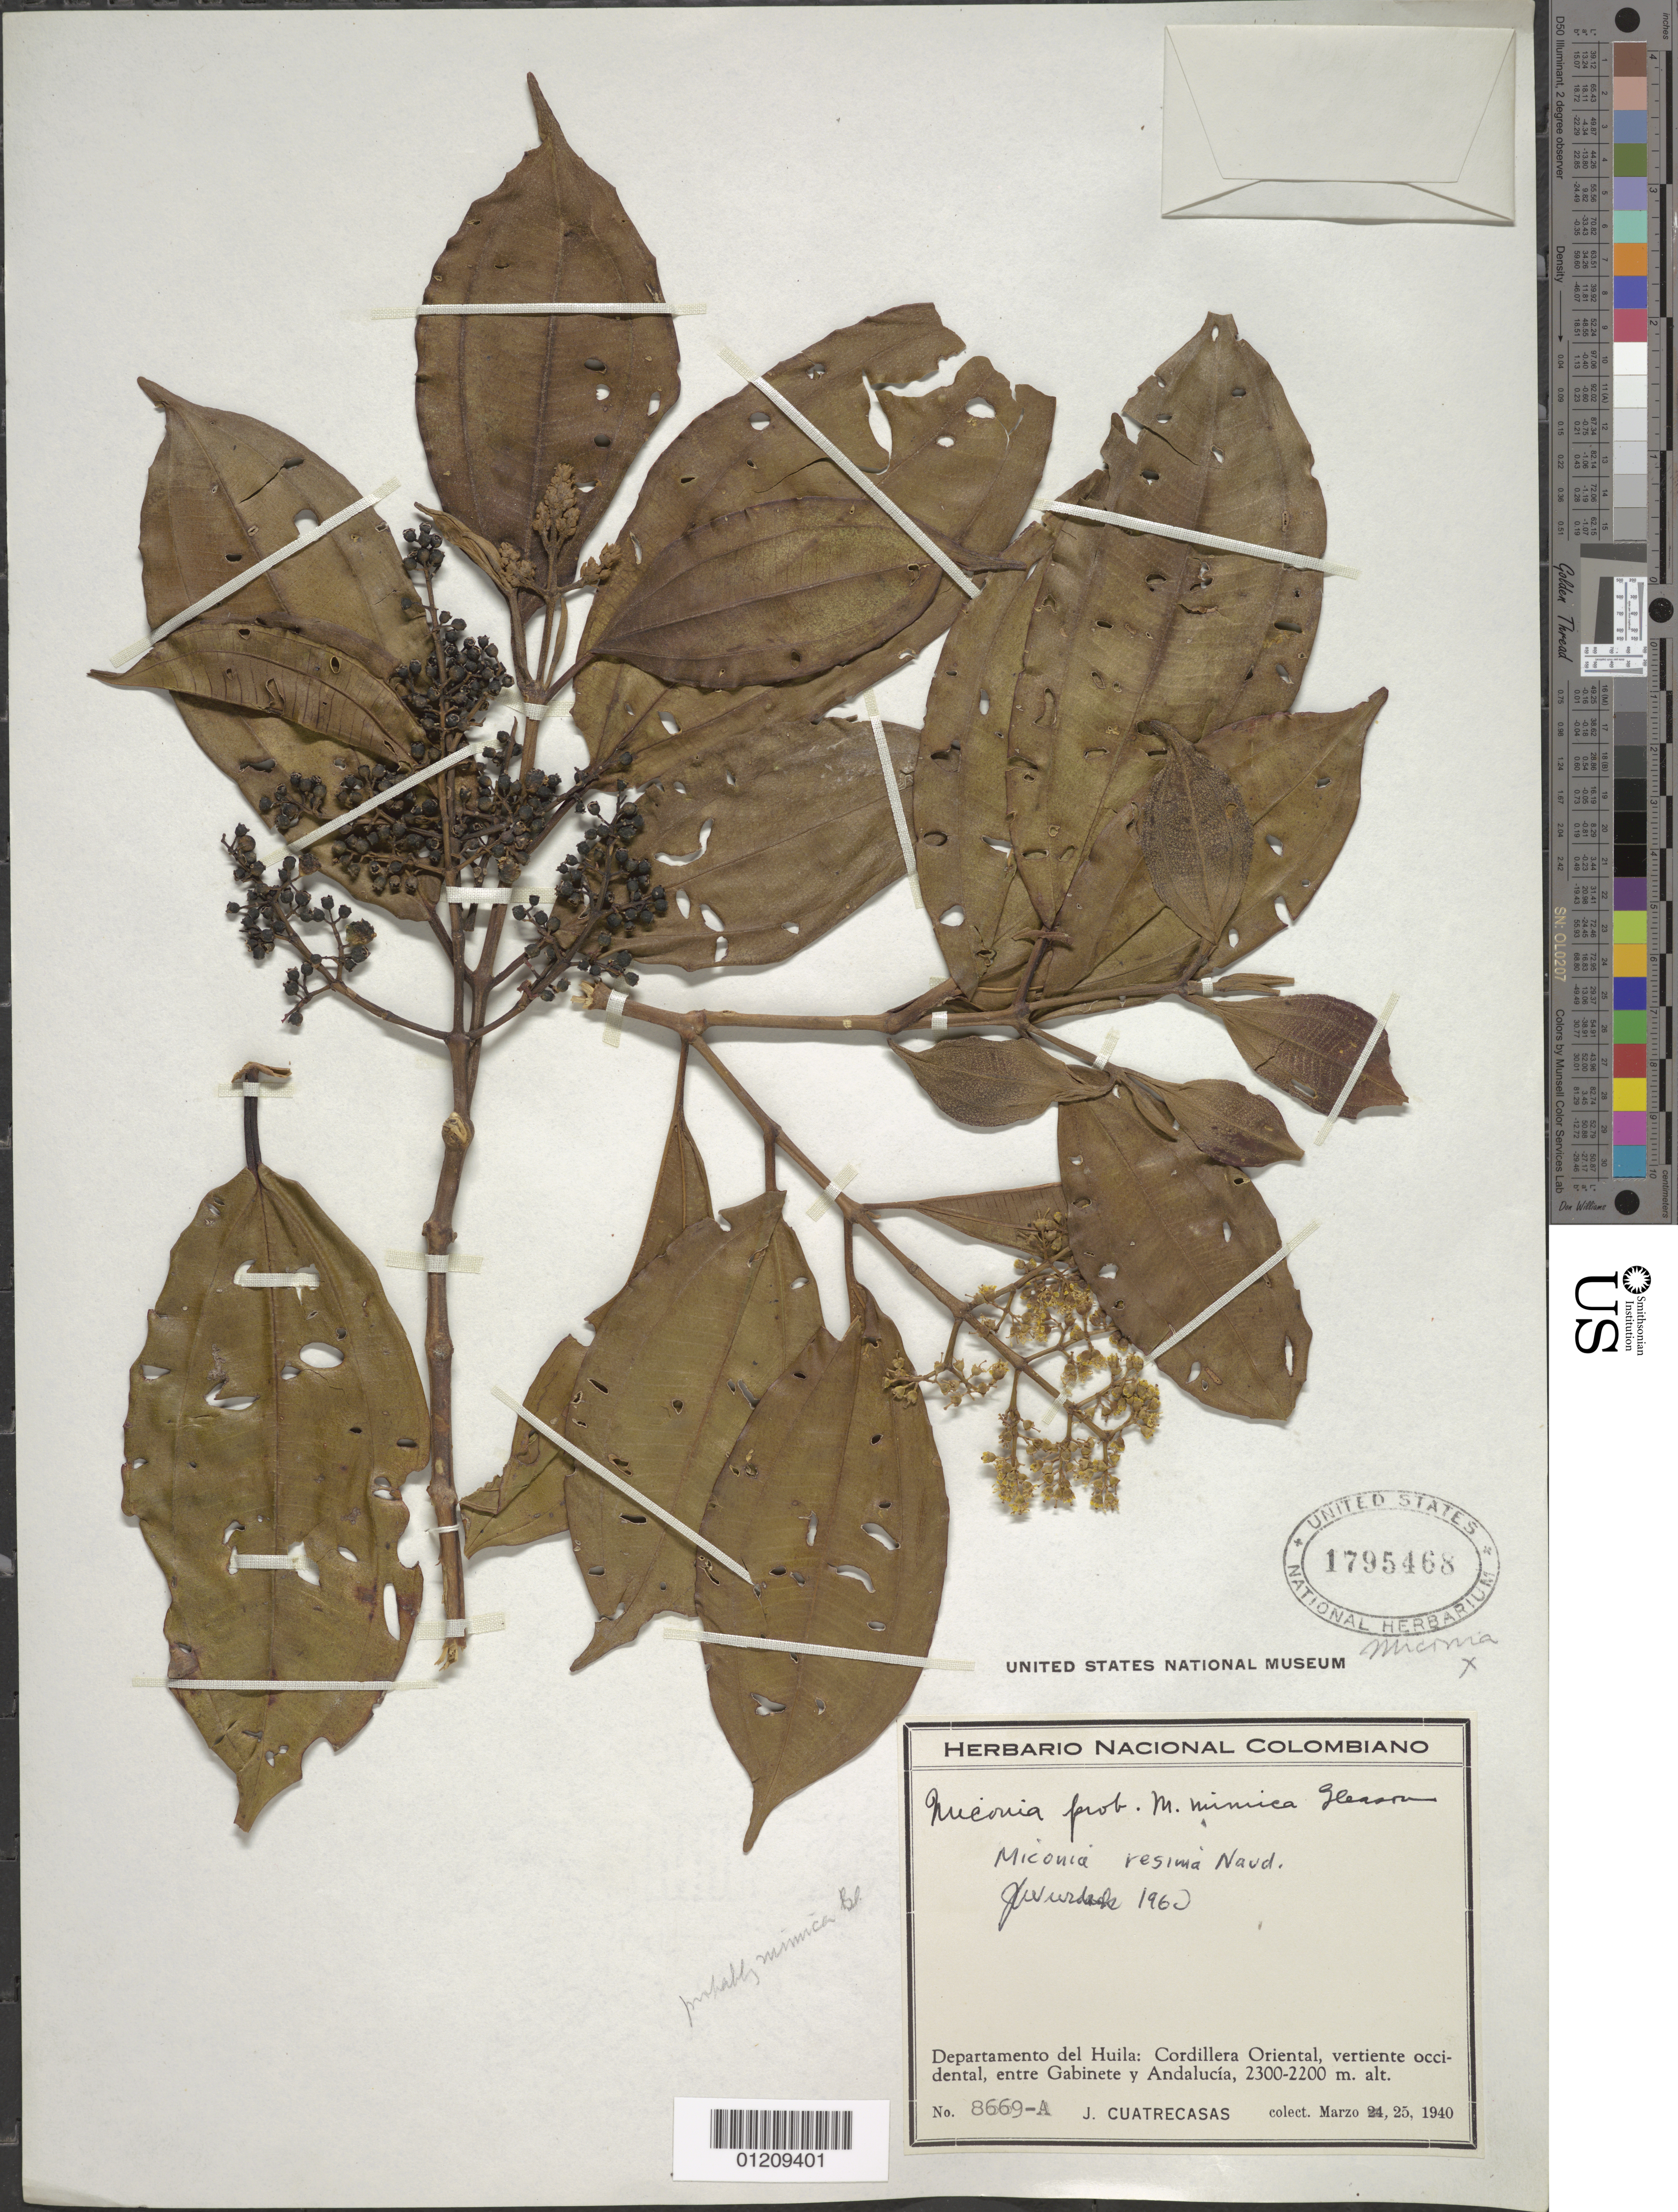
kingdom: Plantae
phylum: Tracheophyta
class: Magnoliopsida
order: Myrtales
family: Melastomataceae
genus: Miconia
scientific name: Miconia resima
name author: Naudin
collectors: J. Cuatrecasas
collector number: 8669-A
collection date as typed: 25 Mar 1940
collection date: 1940-03-25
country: Colombia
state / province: Huila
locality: Cordillera Oriental, Vertiente Occidental, entre Gabinete & Andalucia.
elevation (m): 2200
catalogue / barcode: US 1795468